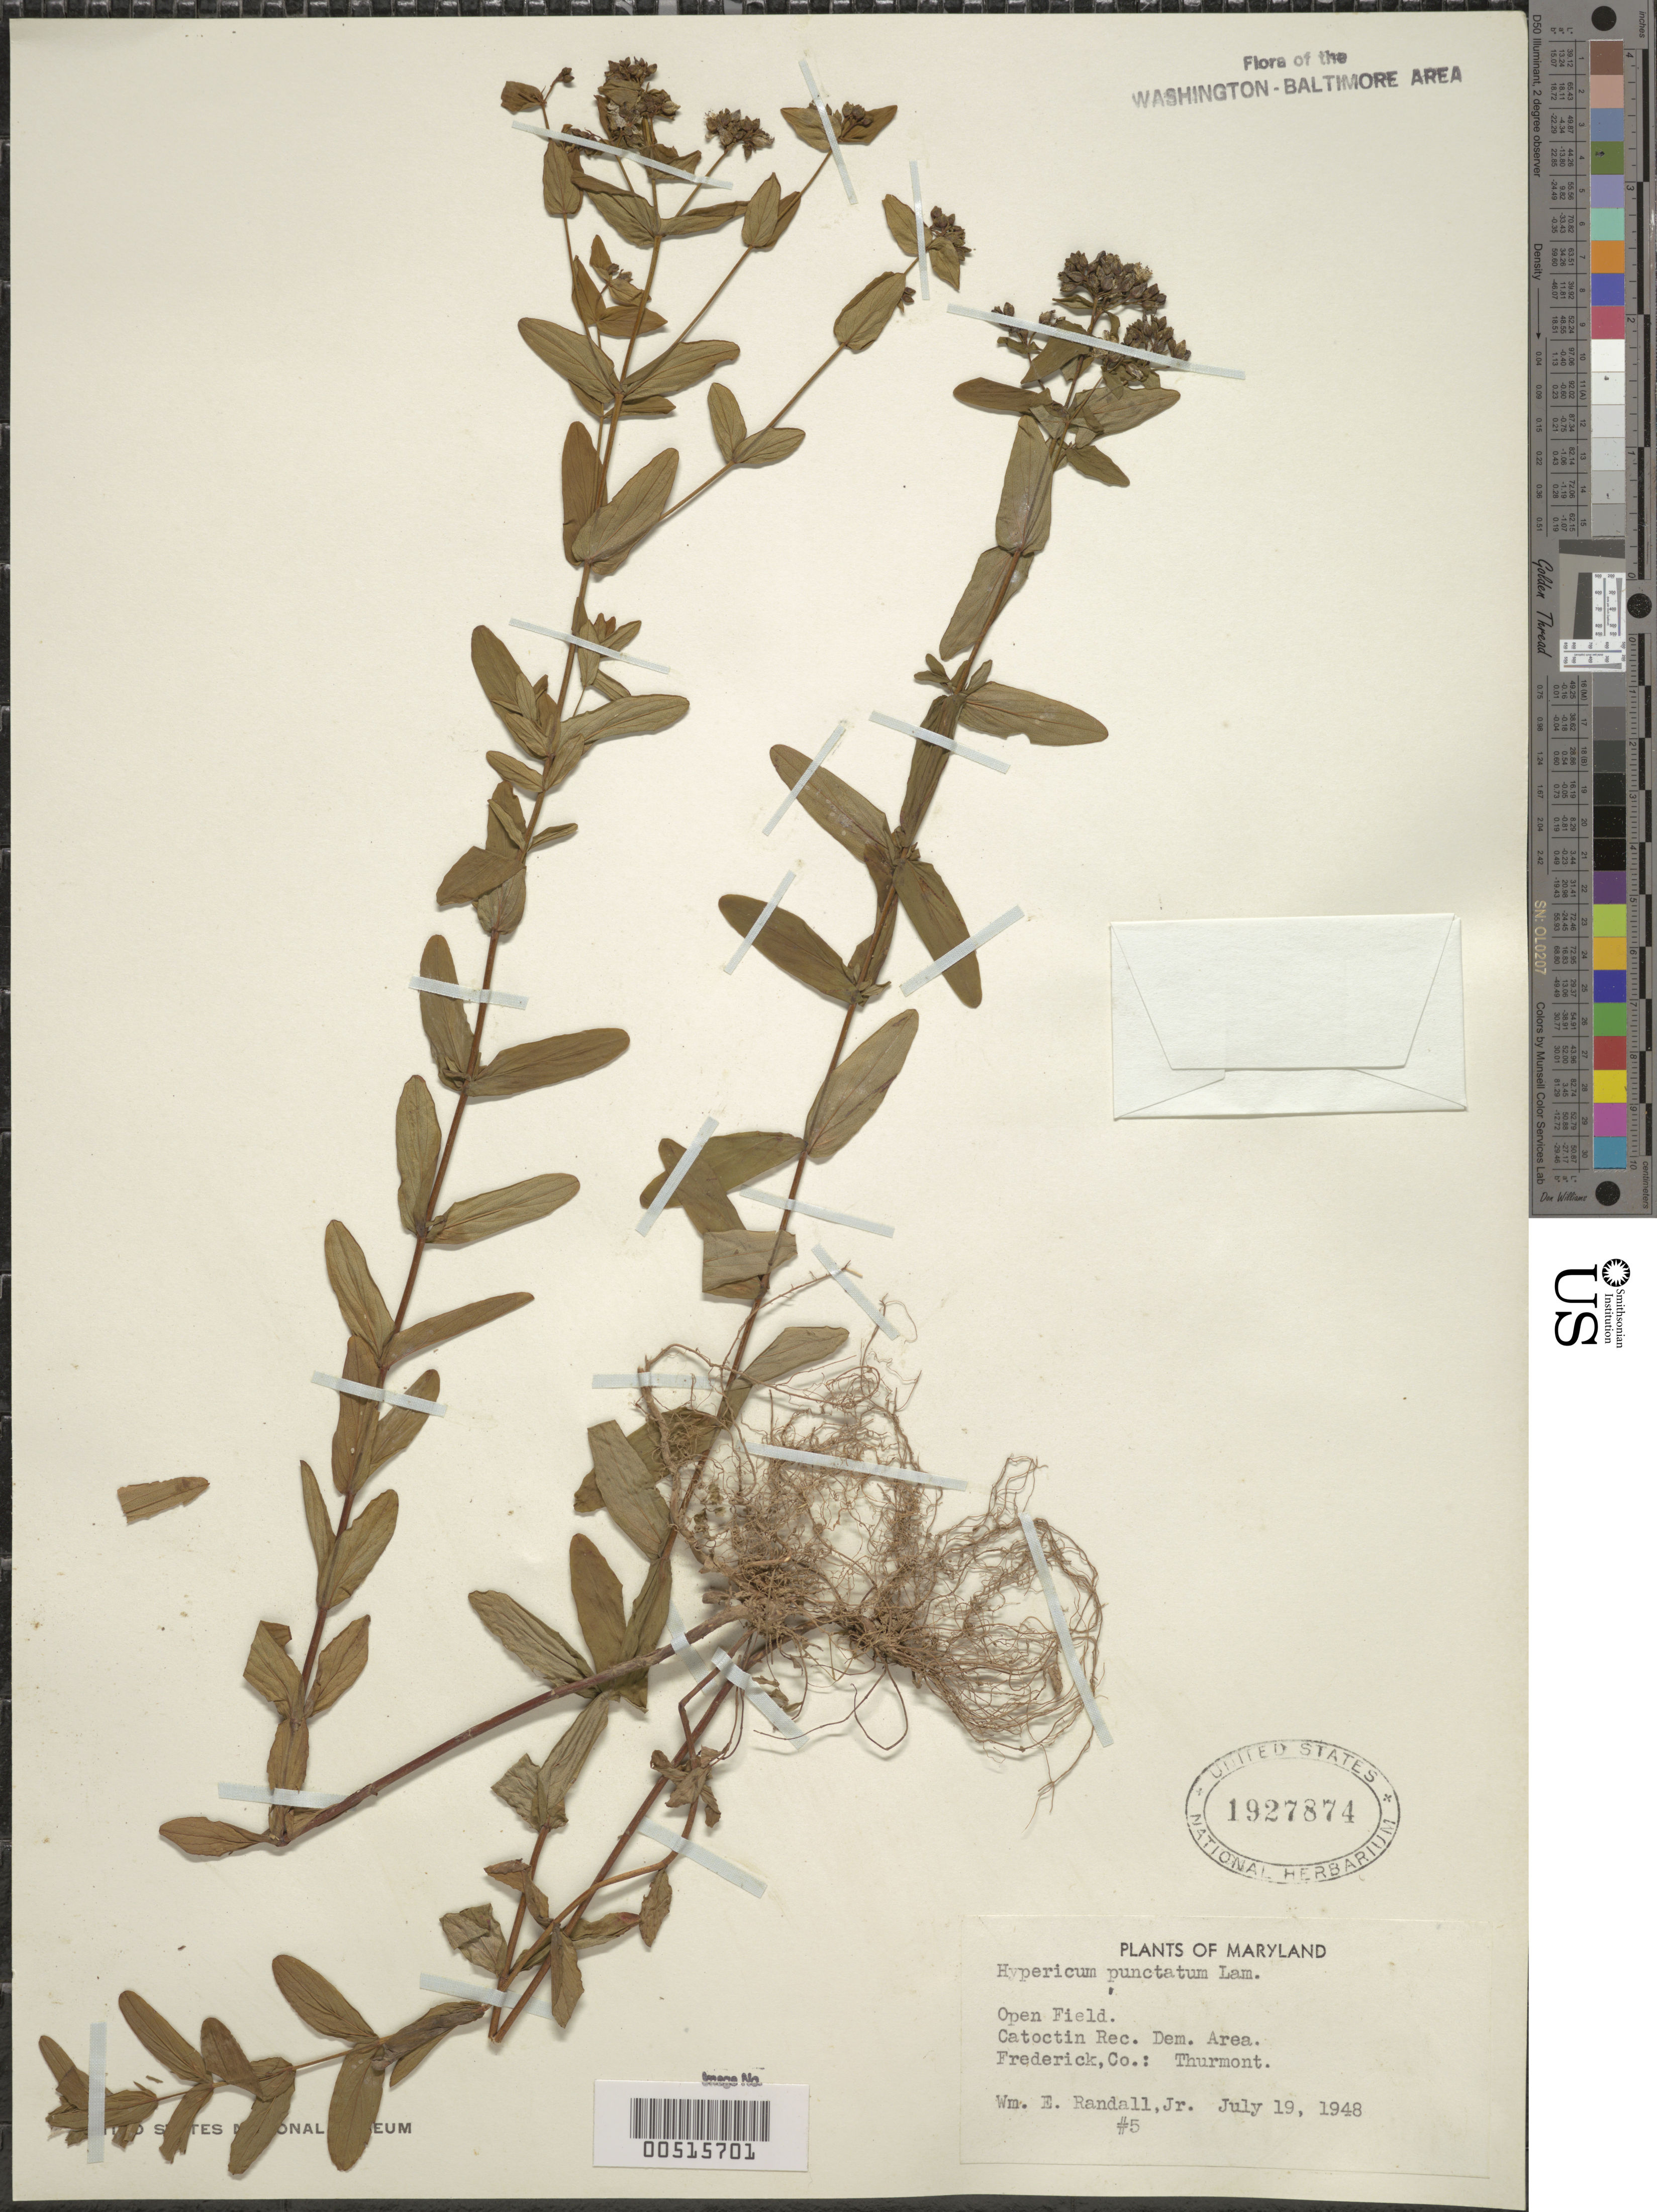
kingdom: Plantae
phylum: Tracheophyta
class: Magnoliopsida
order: Malpighiales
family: Hypericaceae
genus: Hypericum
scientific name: Hypericum punctatum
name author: Lam.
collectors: W. Randall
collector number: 5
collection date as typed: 19 Jul 1948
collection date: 1948-07-19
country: United States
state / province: Maryland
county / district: Frederick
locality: Thurmont, Catoctin Rec. Dem. Area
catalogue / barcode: US 1927874